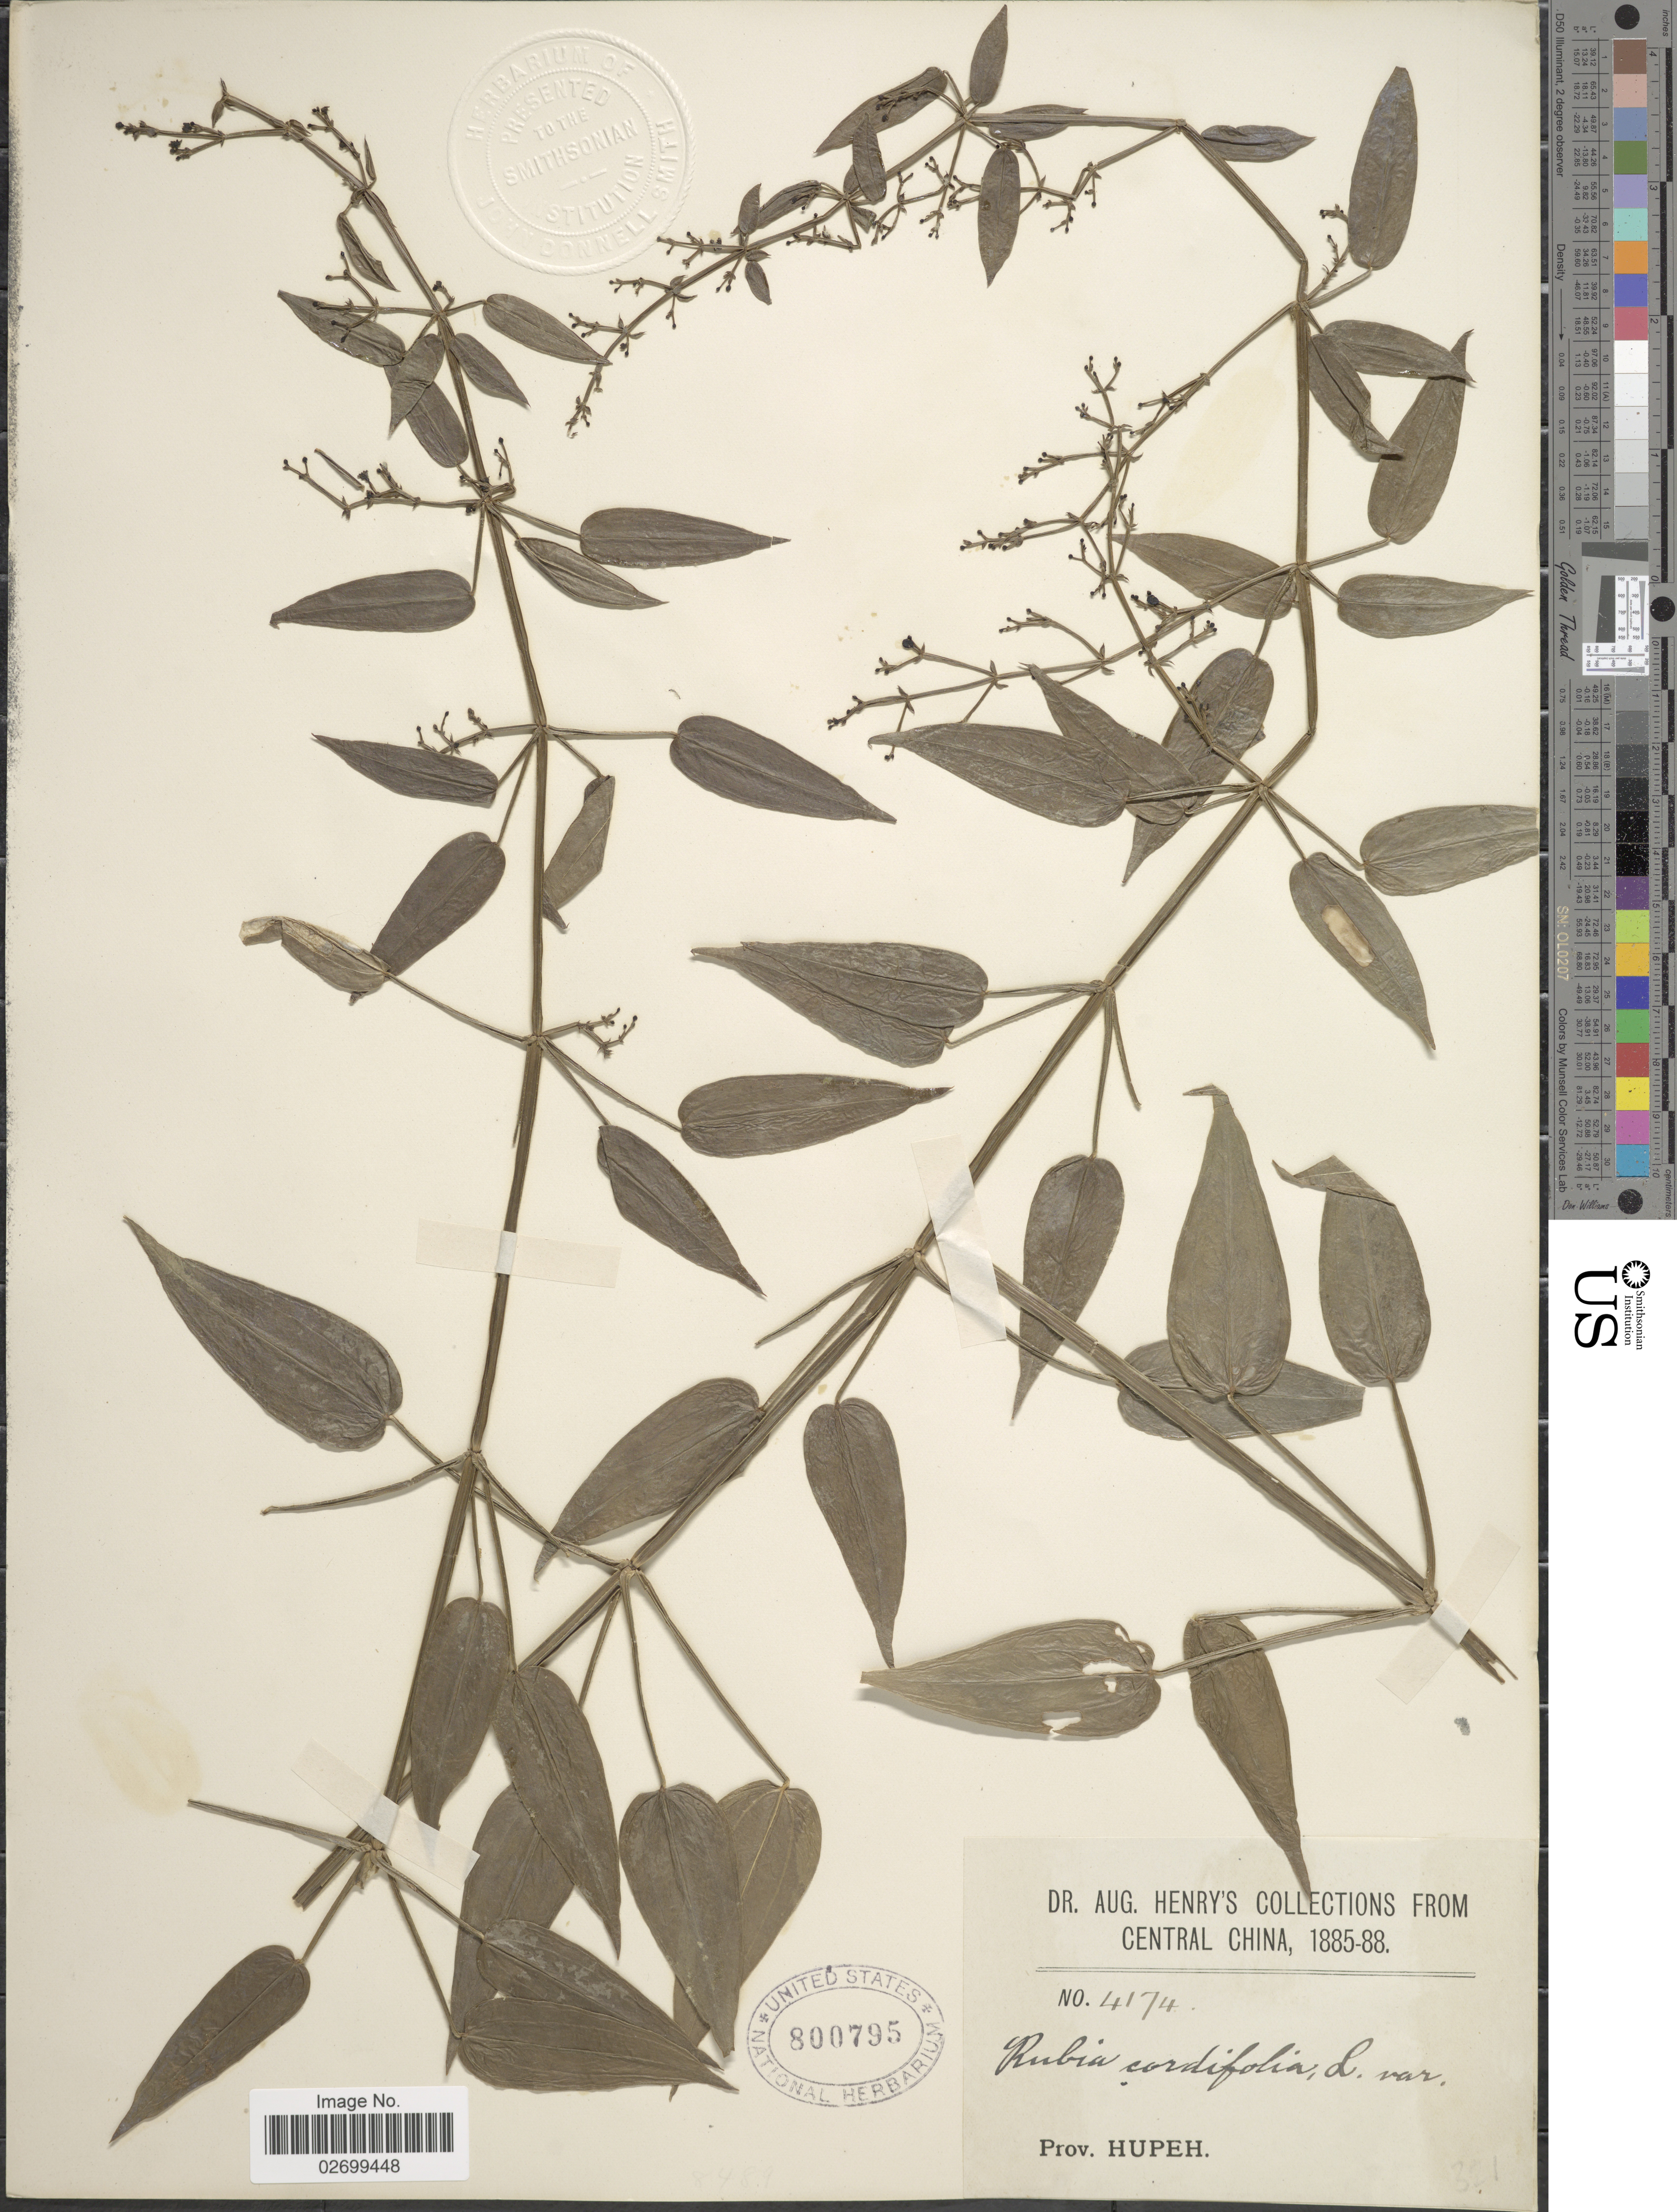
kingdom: Plantae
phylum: Tracheophyta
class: Magnoliopsida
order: Gentianales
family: Rubiaceae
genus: Rubia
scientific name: Rubia cordifolia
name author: L.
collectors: A. Henry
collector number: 4174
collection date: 1885/1888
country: China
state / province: Hubei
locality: Central China, Prov. Hupeh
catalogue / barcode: US 800795